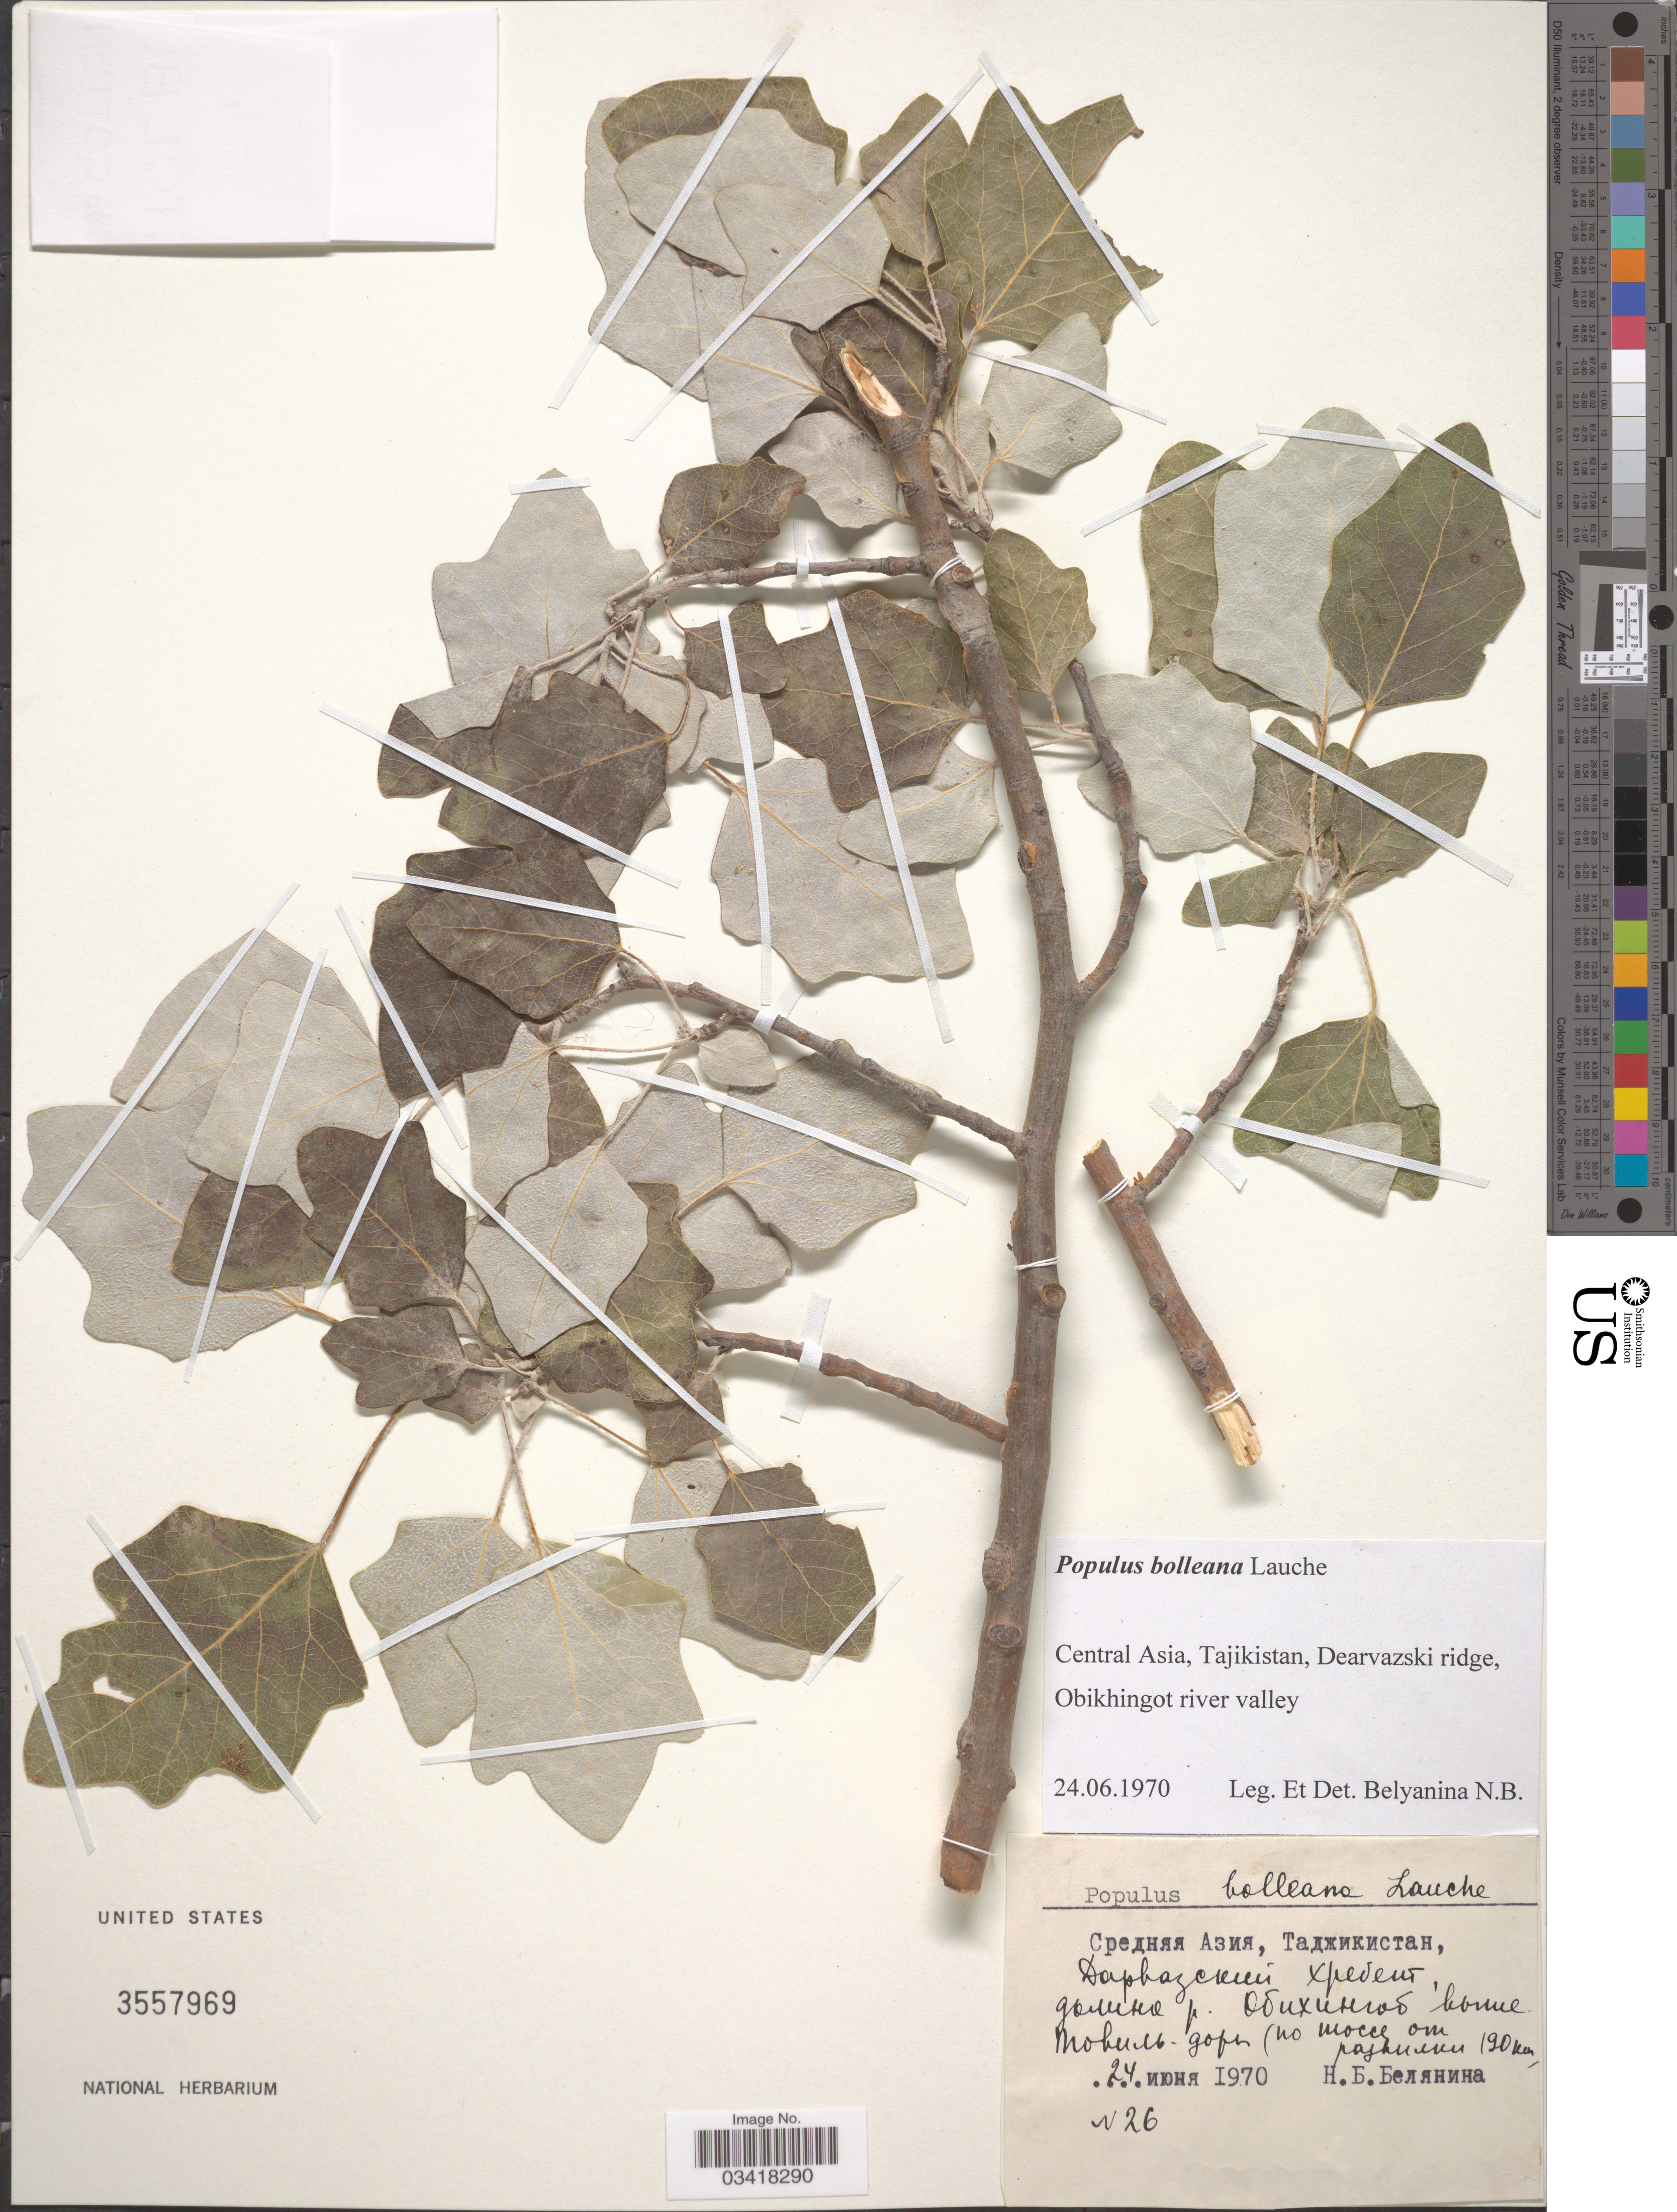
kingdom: Plantae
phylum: Tracheophyta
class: Magnoliopsida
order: Malpighiales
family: Salicaceae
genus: Populus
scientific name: Populus bolleana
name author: Lauche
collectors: N. Belyanina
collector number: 26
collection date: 1970-06-24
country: Tajikistan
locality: Central Asia, Tajikistan, Dearvazski ridge, Obikhingot river valley.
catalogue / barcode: US 3557969